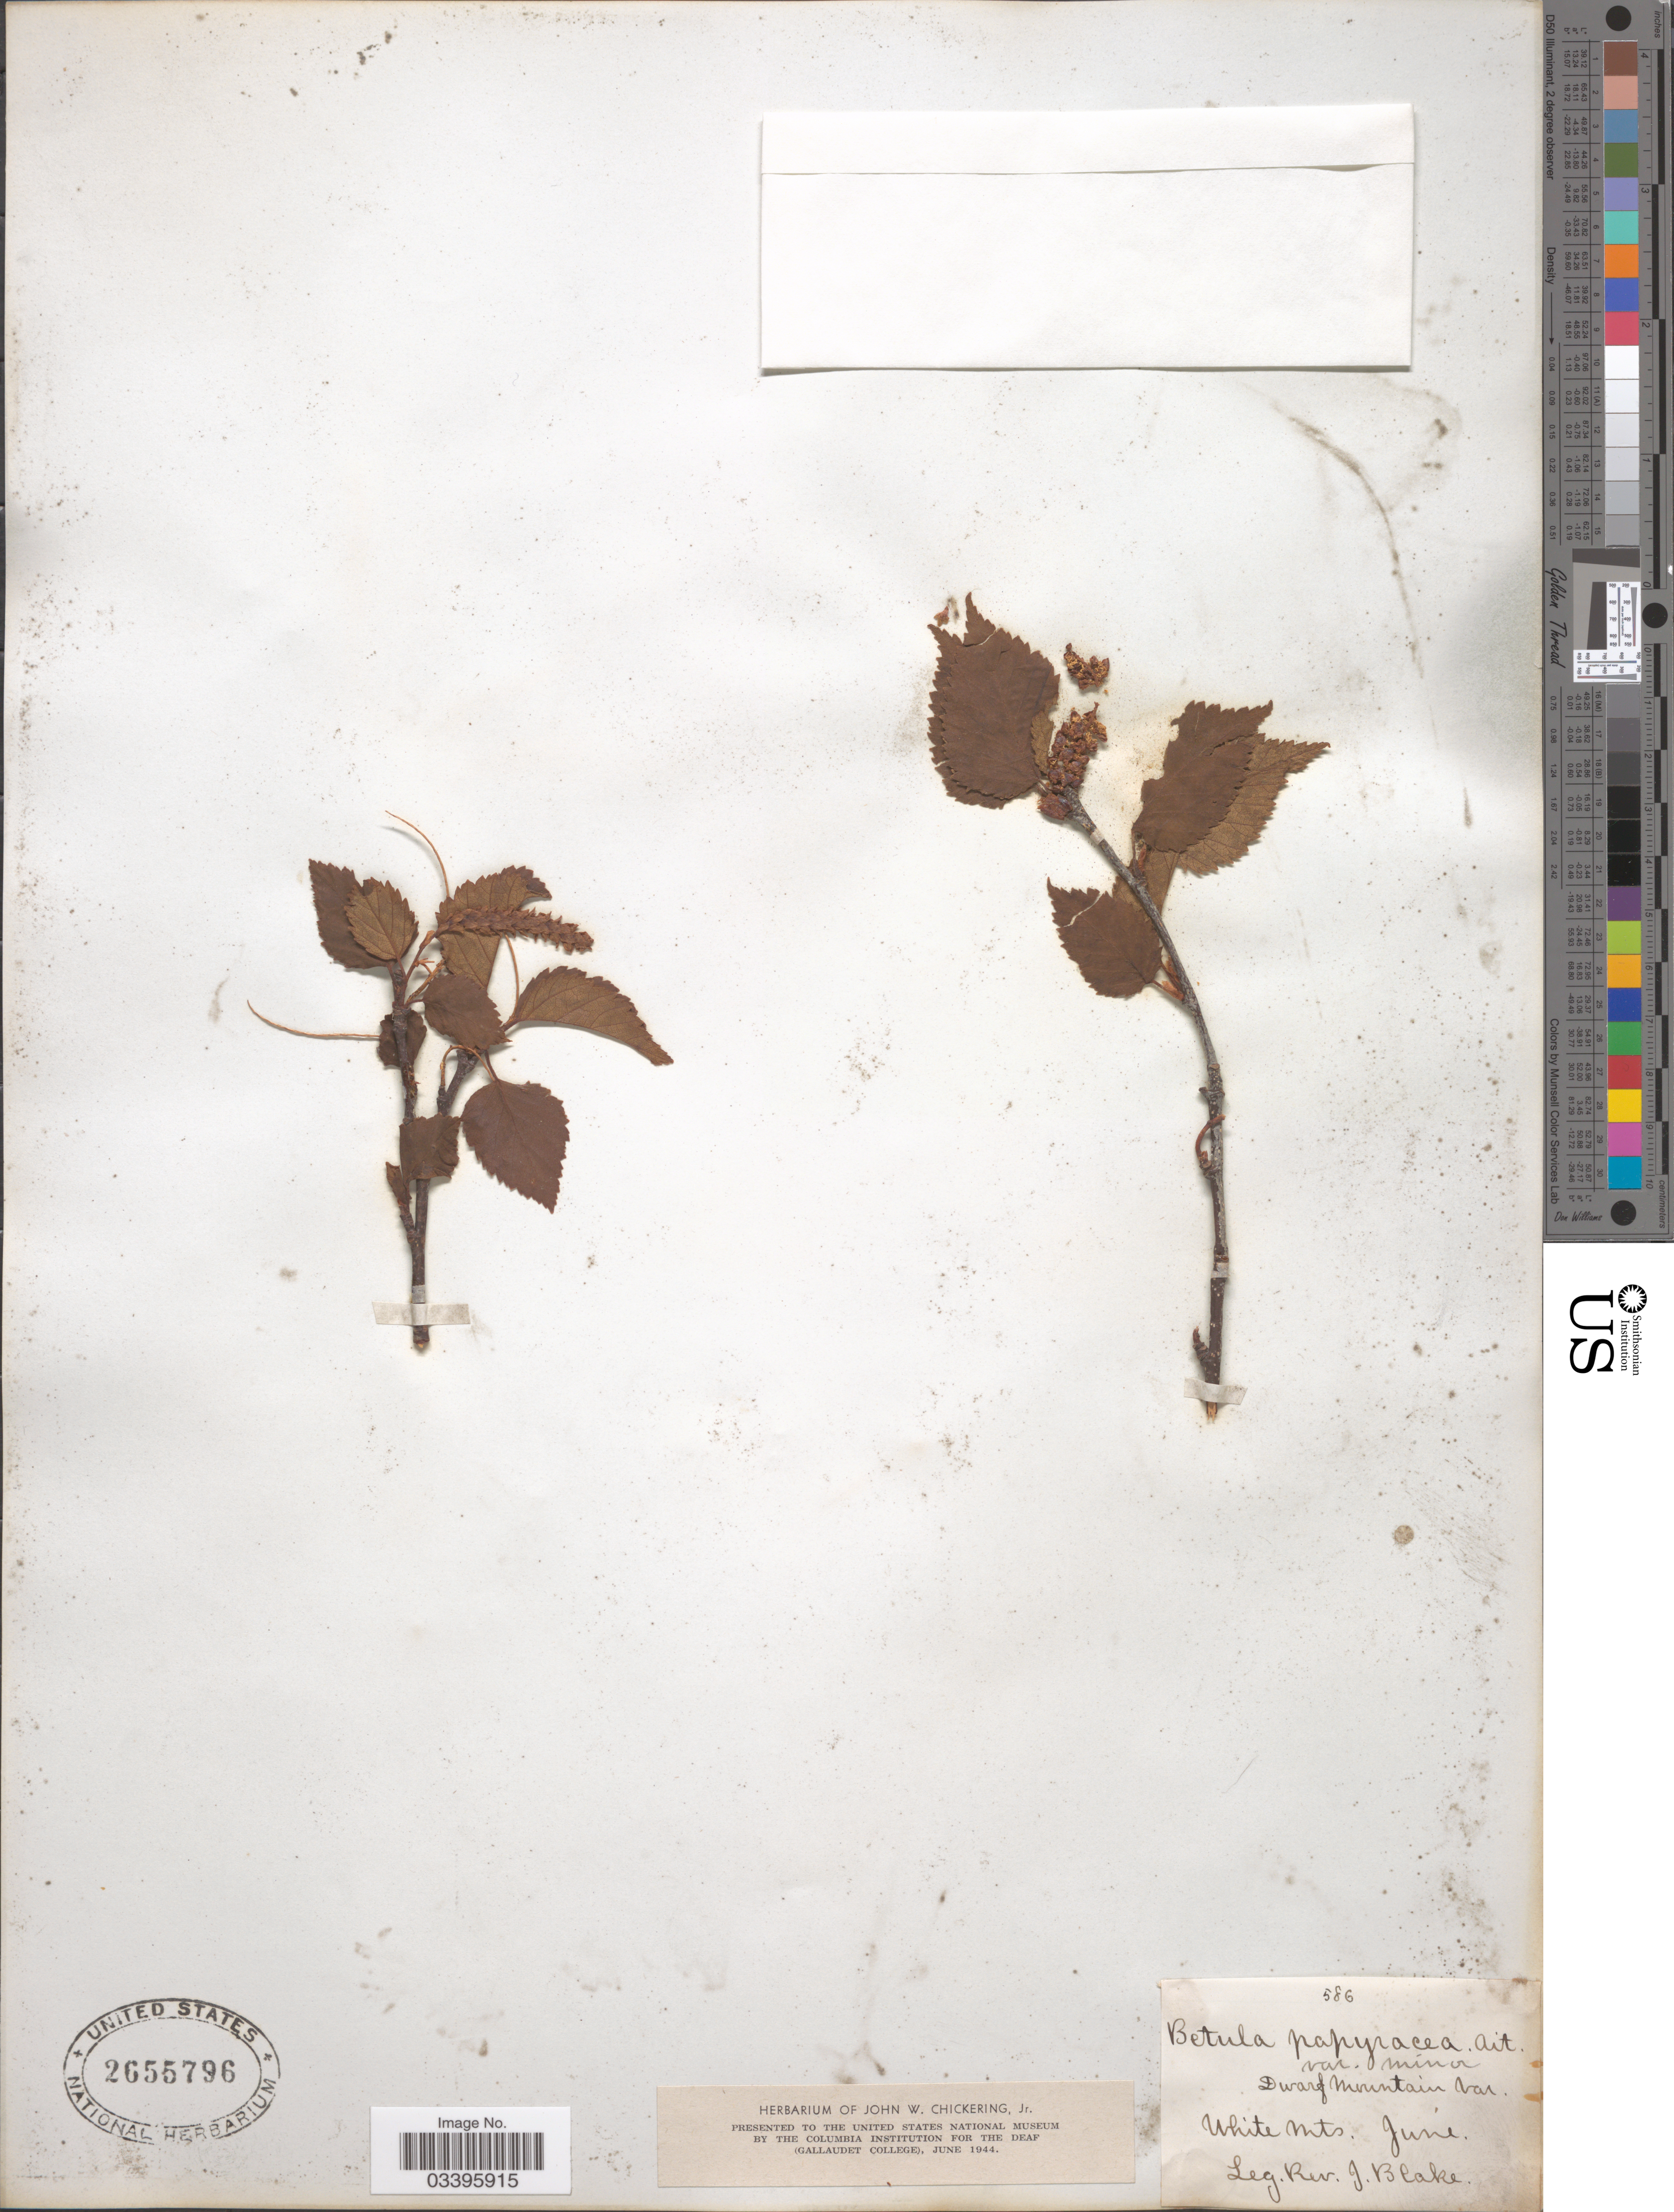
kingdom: Plantae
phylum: Tracheophyta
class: Magnoliopsida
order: Fagales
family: Betulaceae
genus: Betula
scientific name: Betula minor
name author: (Tuck.) Fernald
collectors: J. Blake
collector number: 586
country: United States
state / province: New Hampshire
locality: White Mts.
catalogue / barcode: US 2655796